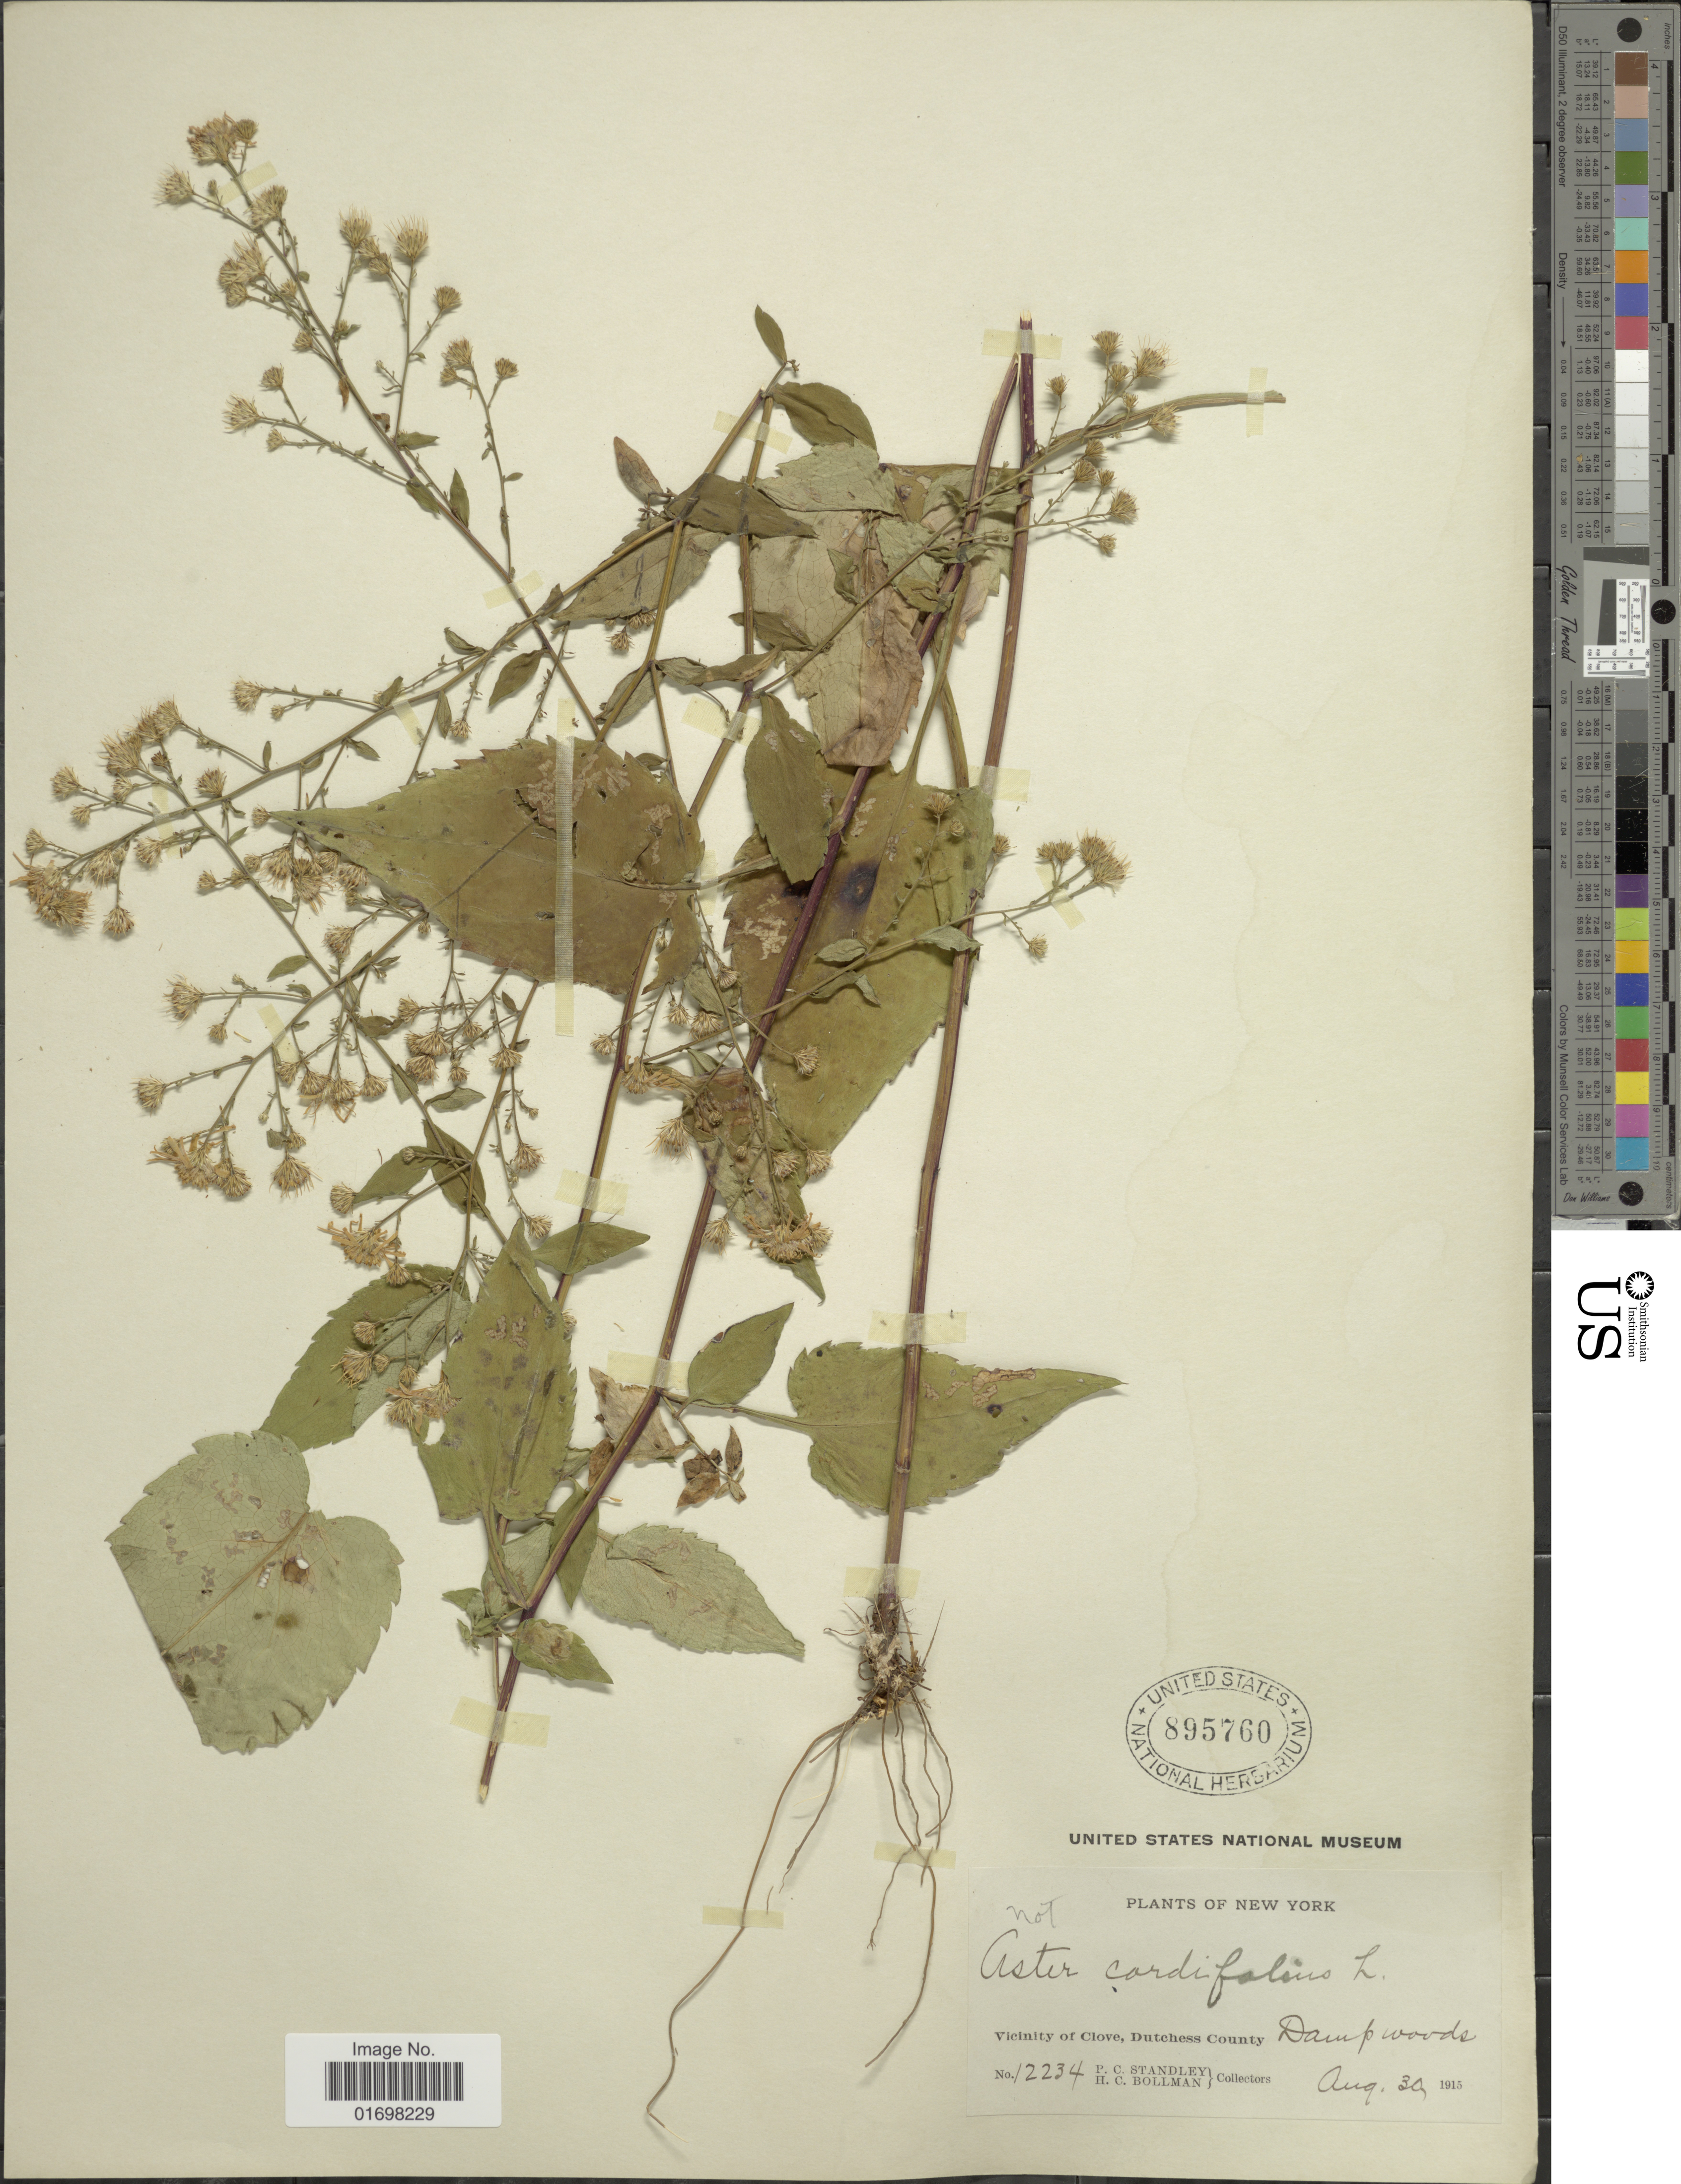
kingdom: Plantae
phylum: Tracheophyta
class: Magnoliopsida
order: Asterales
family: Asteraceae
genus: Symphyotrichum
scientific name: Symphyotrichum cordifolium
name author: (L.) G.L. Nesom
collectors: P. C. Standley & H. C. Bollman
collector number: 12234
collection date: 1915-08-30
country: United States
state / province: New York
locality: Vicinity of Clove, Dutchess County.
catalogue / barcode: US 895760